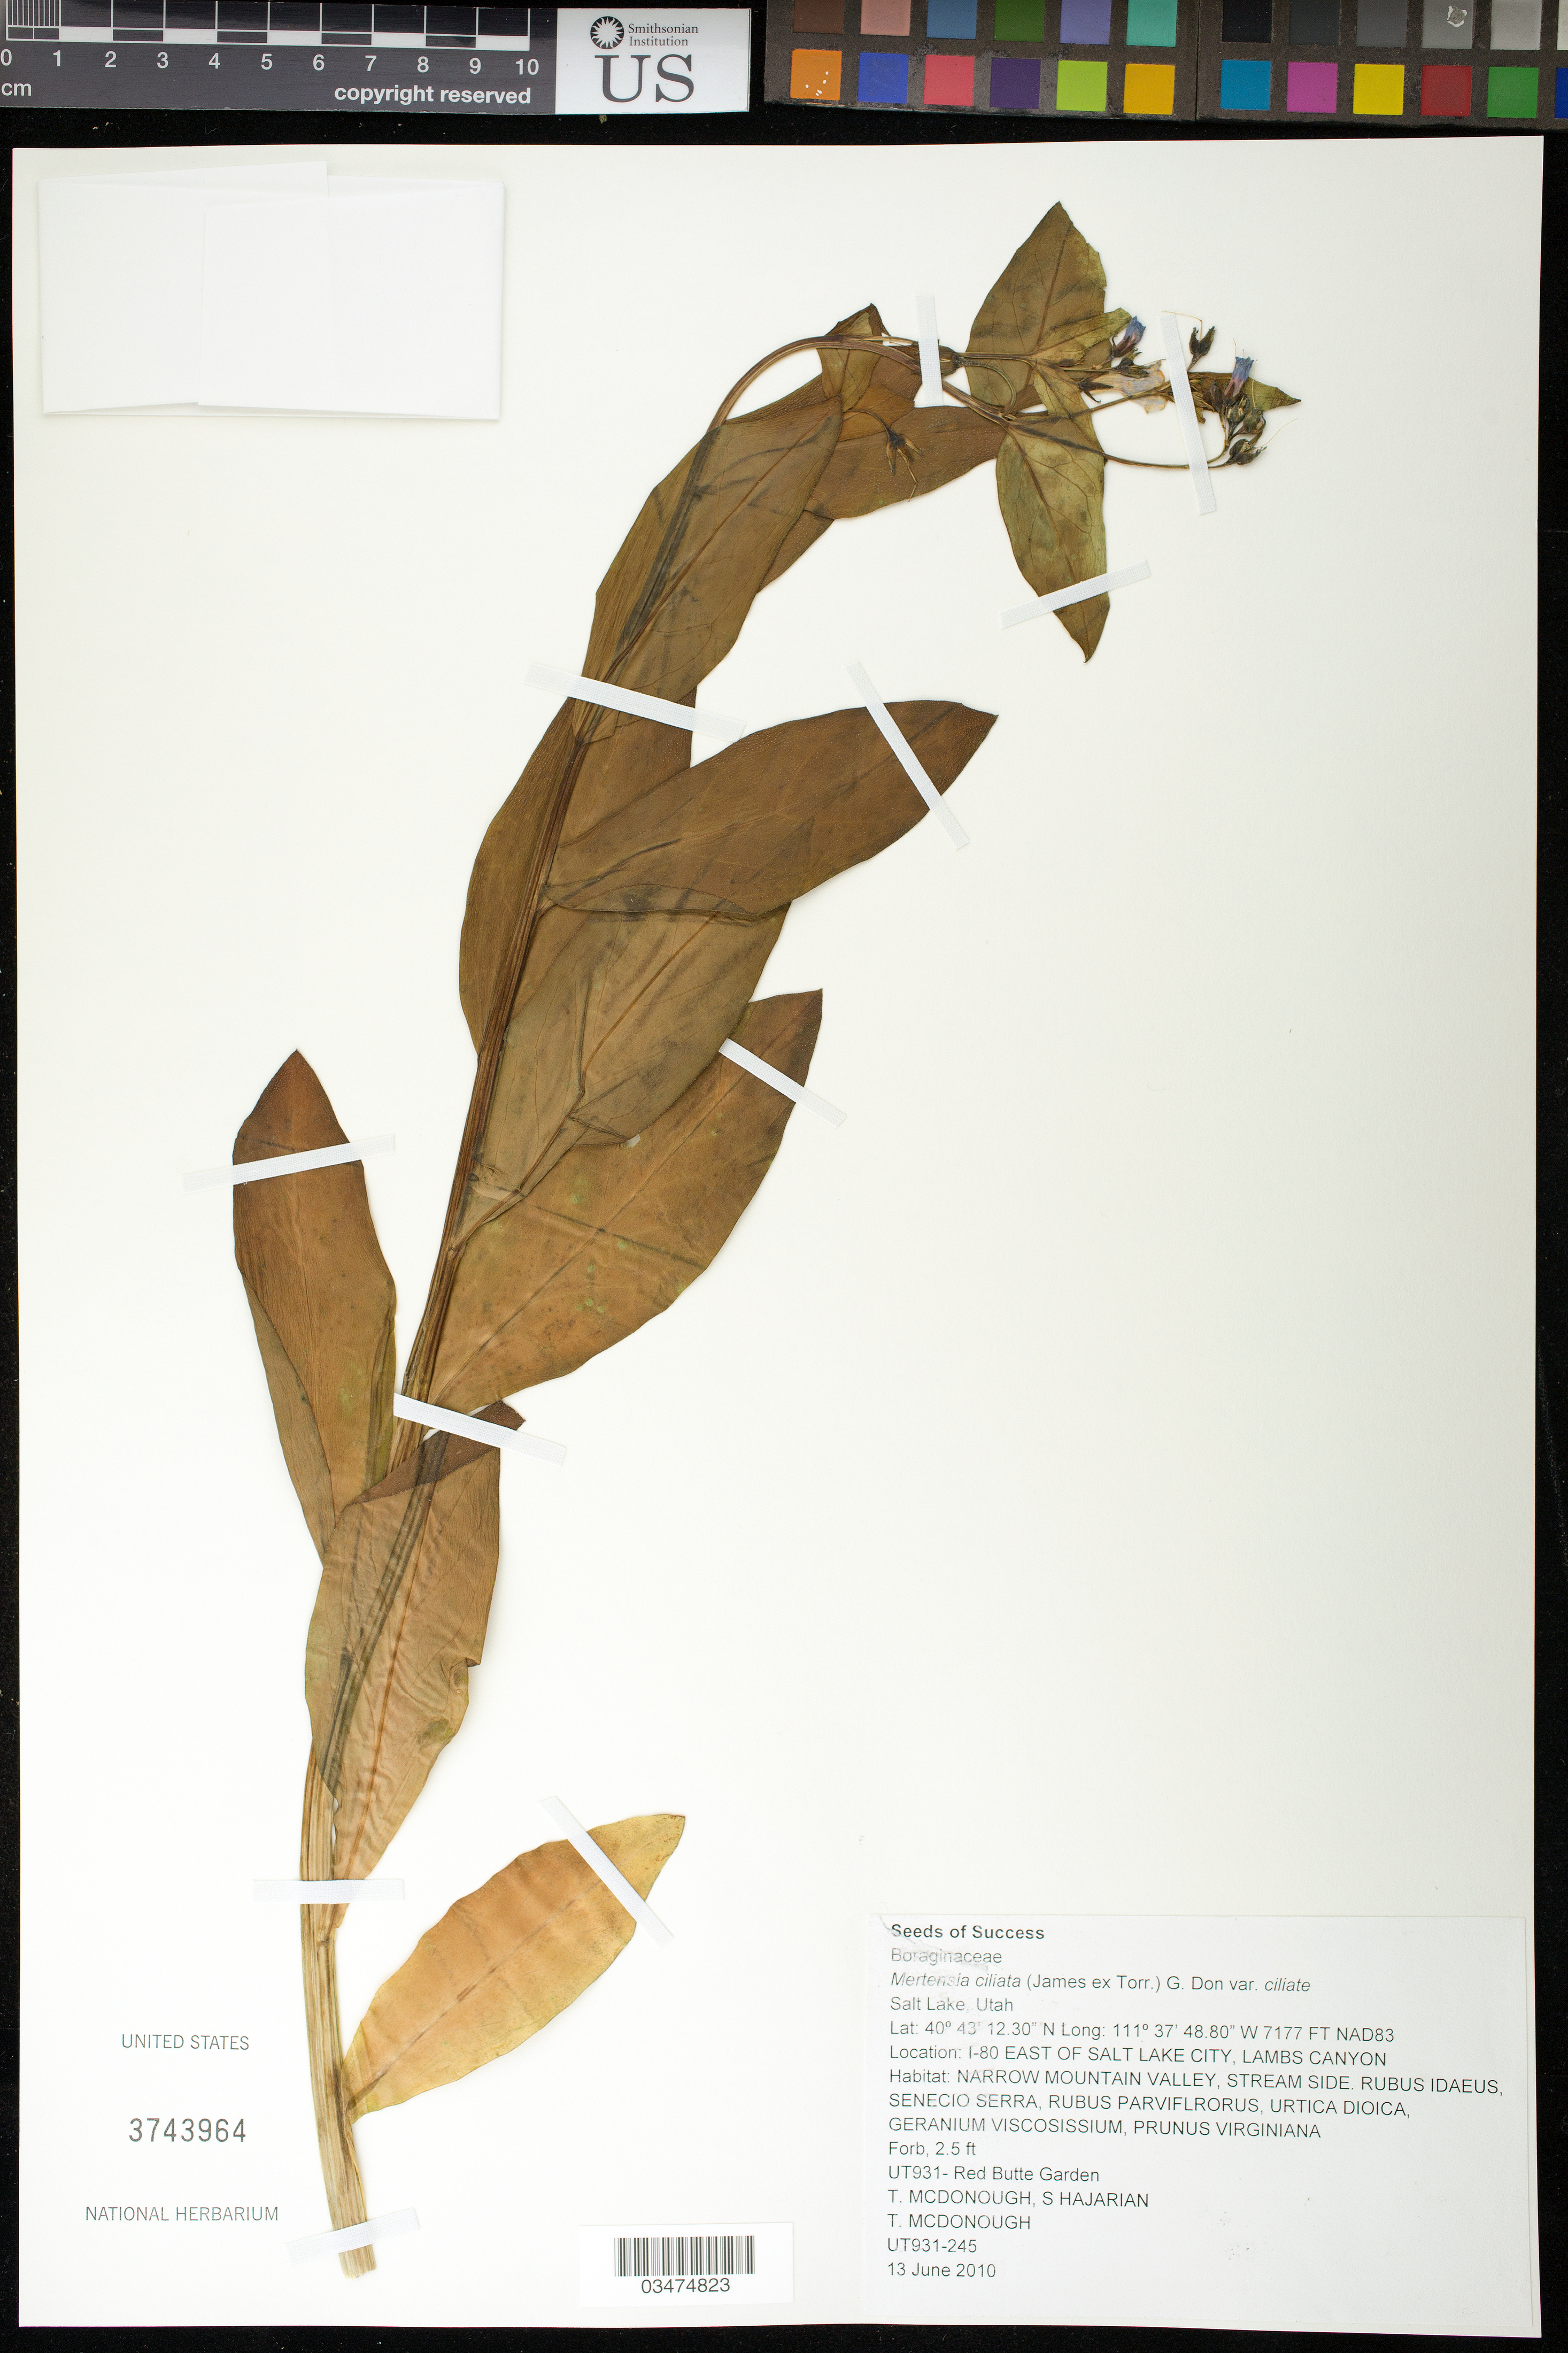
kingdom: Plantae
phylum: Tracheophyta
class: Magnoliopsida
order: Boraginales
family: Boraginaceae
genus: Mertensia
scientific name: Mertensia ciliata var. ciliata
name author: (James ex Torr.) G. Don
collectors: T. McDonough & S. Hajarian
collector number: UT931-245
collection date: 2010-06-13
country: United States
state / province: Utah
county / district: Salt Lake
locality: I-80 E of Salt Lake City. Lambs Canyon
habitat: Narrow mountain valley, stream side.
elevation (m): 2188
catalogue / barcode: US 3743964